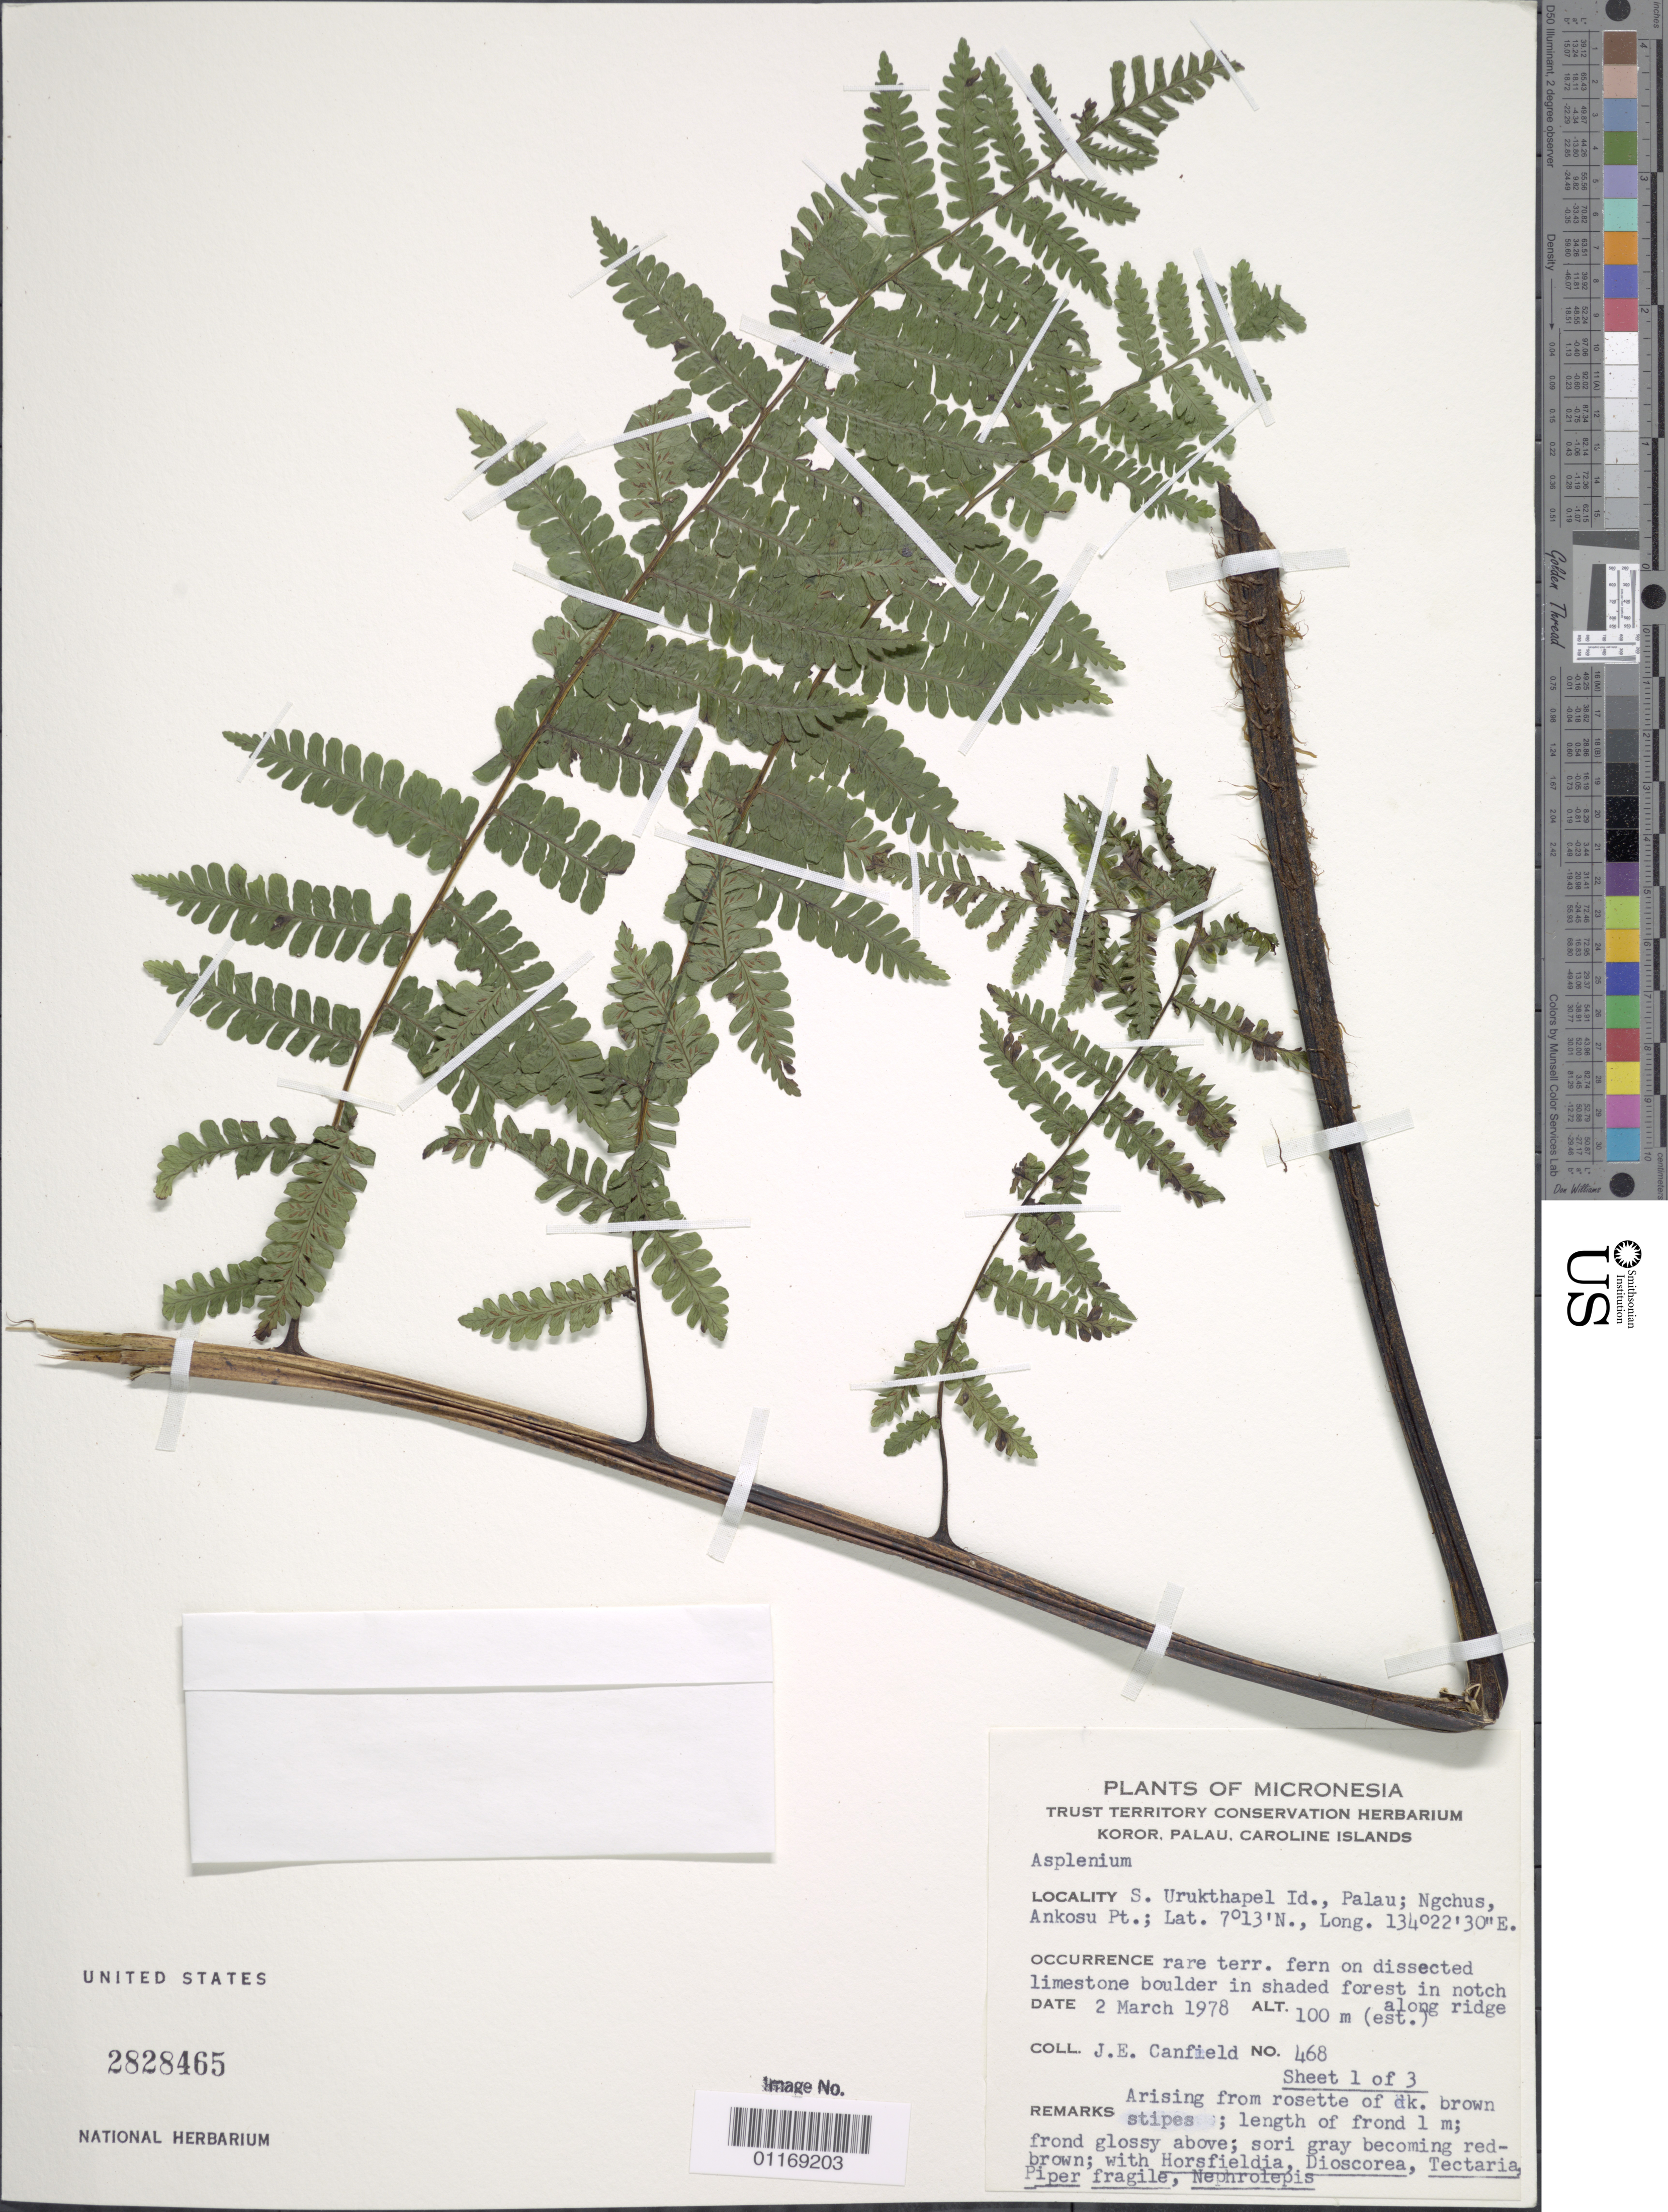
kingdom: Plantae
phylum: Tracheophyta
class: Polypodiopsida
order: Polypodiales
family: Athyriaceae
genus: Diplazium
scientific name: Diplazium melanocaulon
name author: Brack. in Wilkes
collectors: J. E. Canfield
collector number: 468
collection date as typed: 02 Mar 1978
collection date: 1978-03-02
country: Palau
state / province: Koror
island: Ngeruktabel (Urukthapel)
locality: Ngchus. Ankosu Pt.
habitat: Shaded forest.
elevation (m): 100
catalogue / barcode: US 2828465